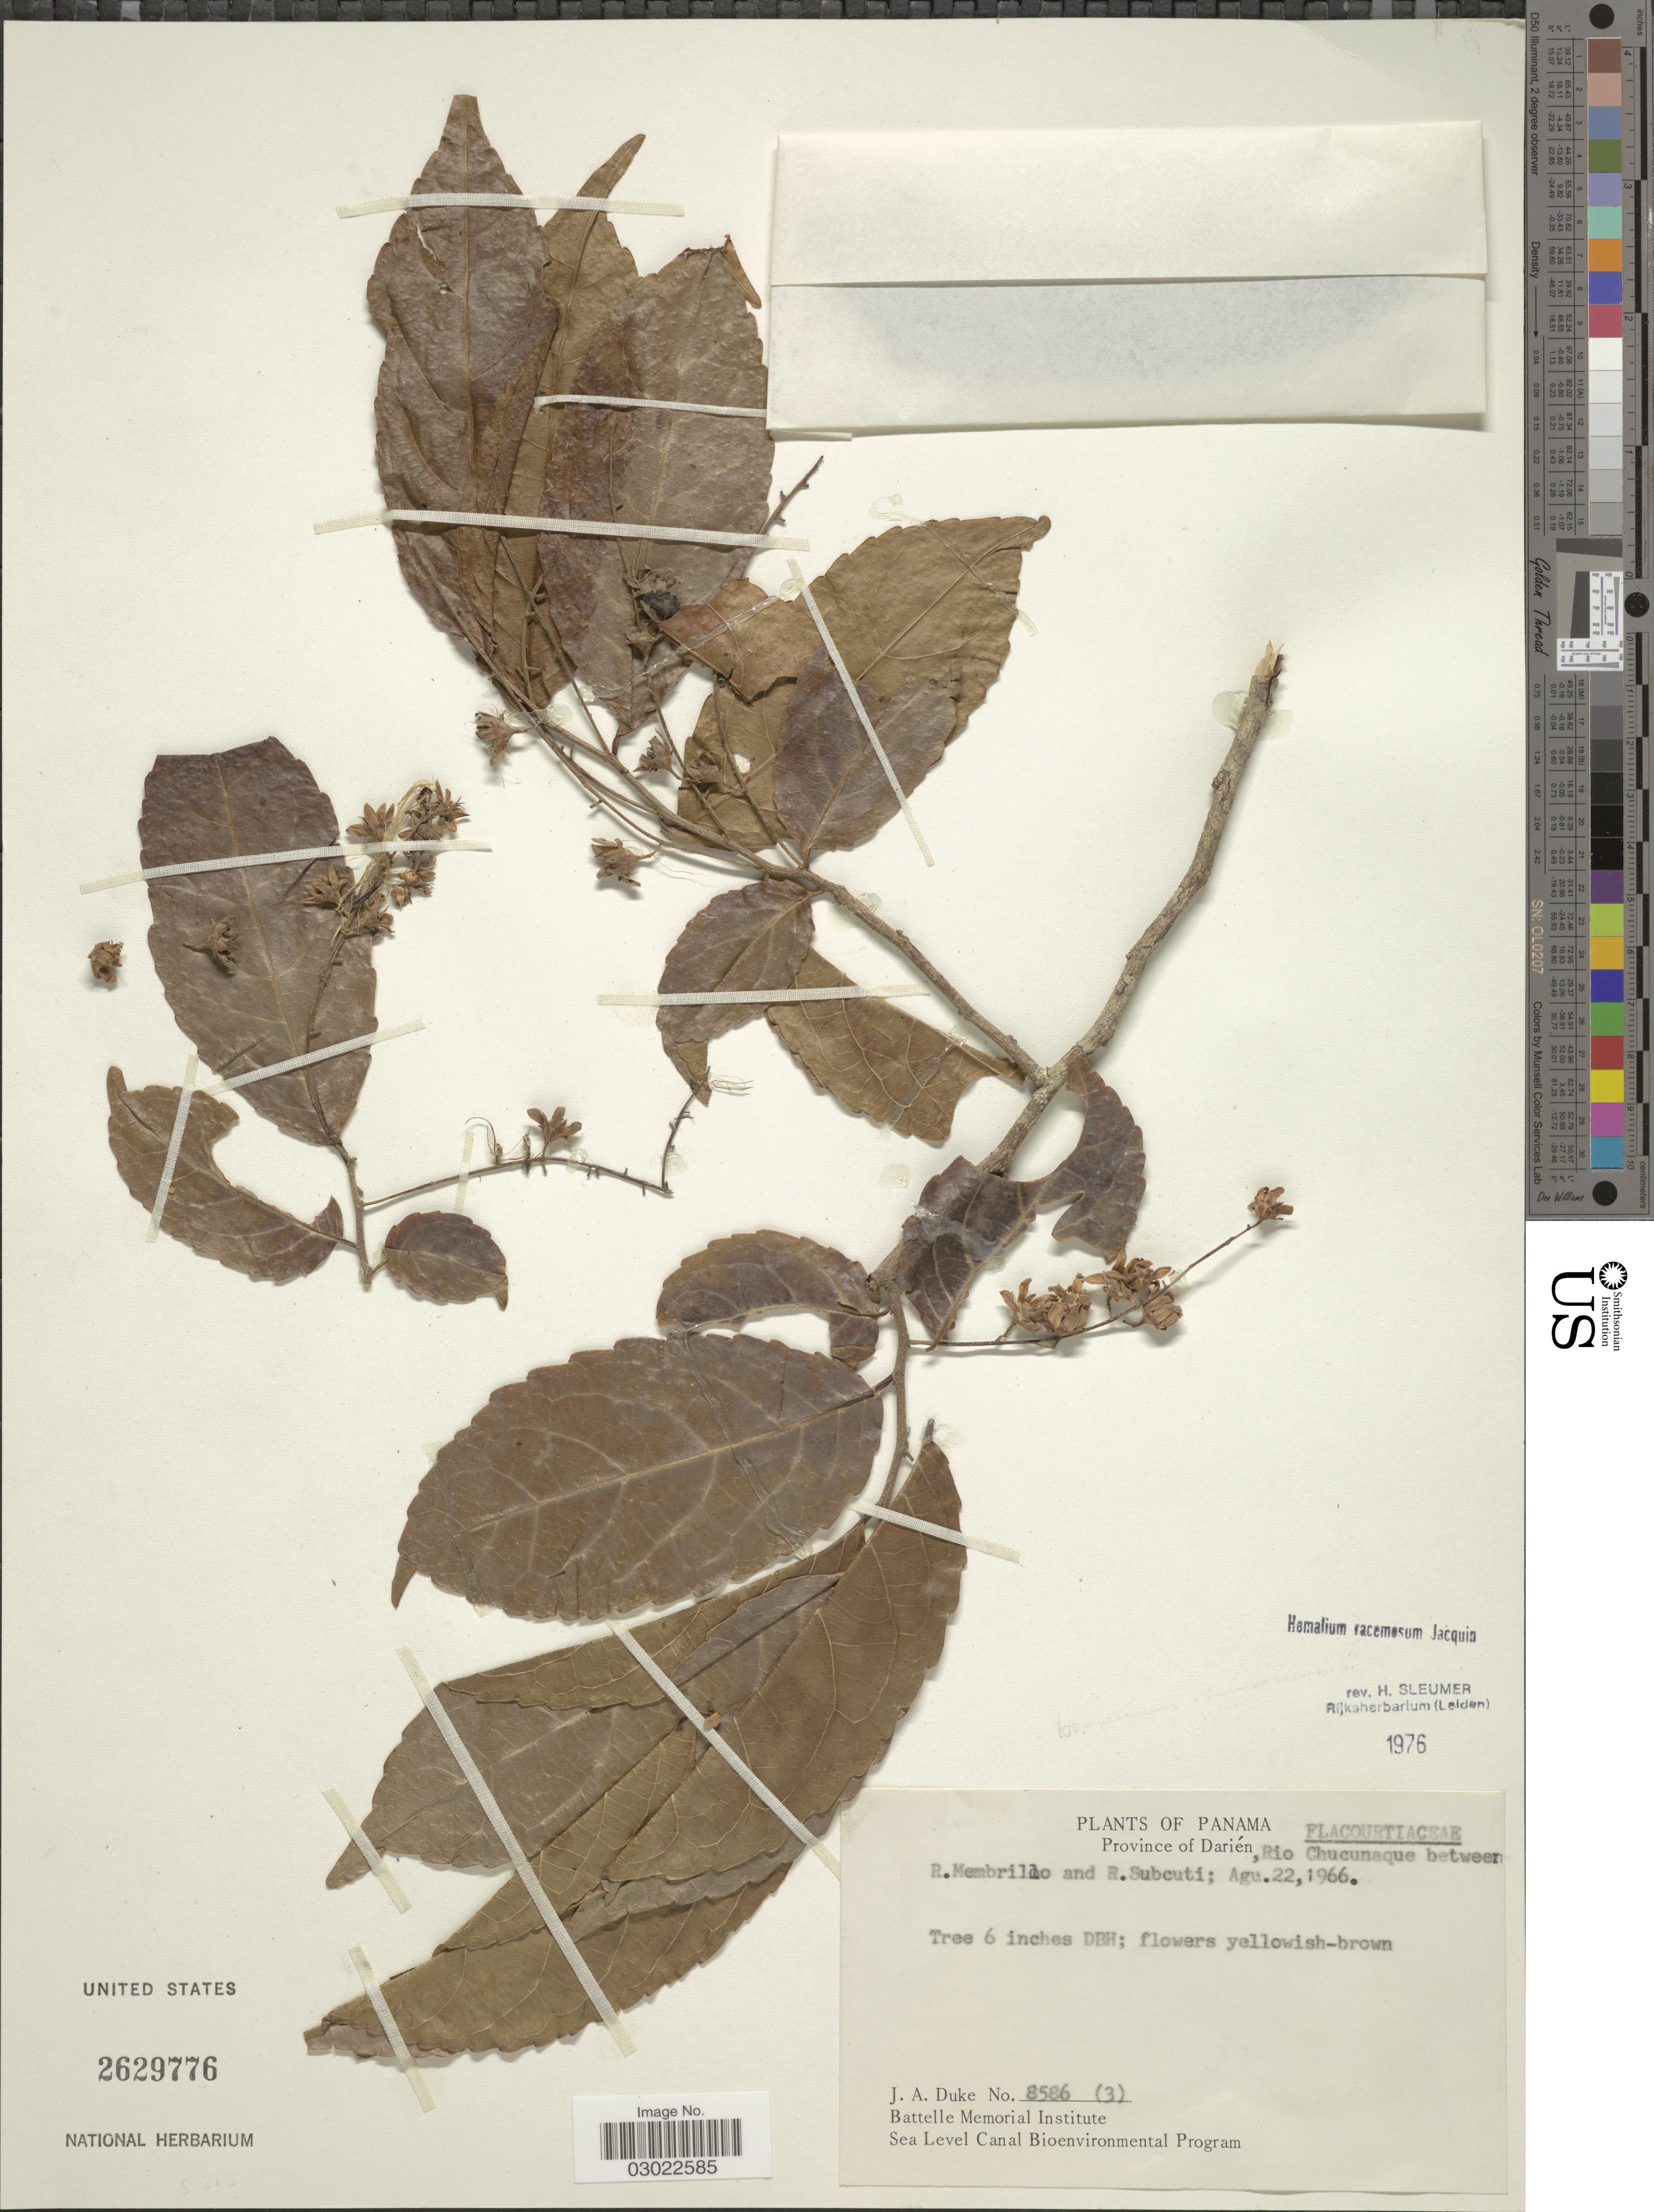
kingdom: Plantae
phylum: Tracheophyta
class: Magnoliopsida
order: Malpighiales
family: Salicaceae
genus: Homalium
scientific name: Homalium racemosum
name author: Jacq.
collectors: J. A. Duke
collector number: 8586 (3)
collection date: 1966-08-22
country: Panama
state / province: Darién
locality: Rio Chucunaque between.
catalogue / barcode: US 2629776